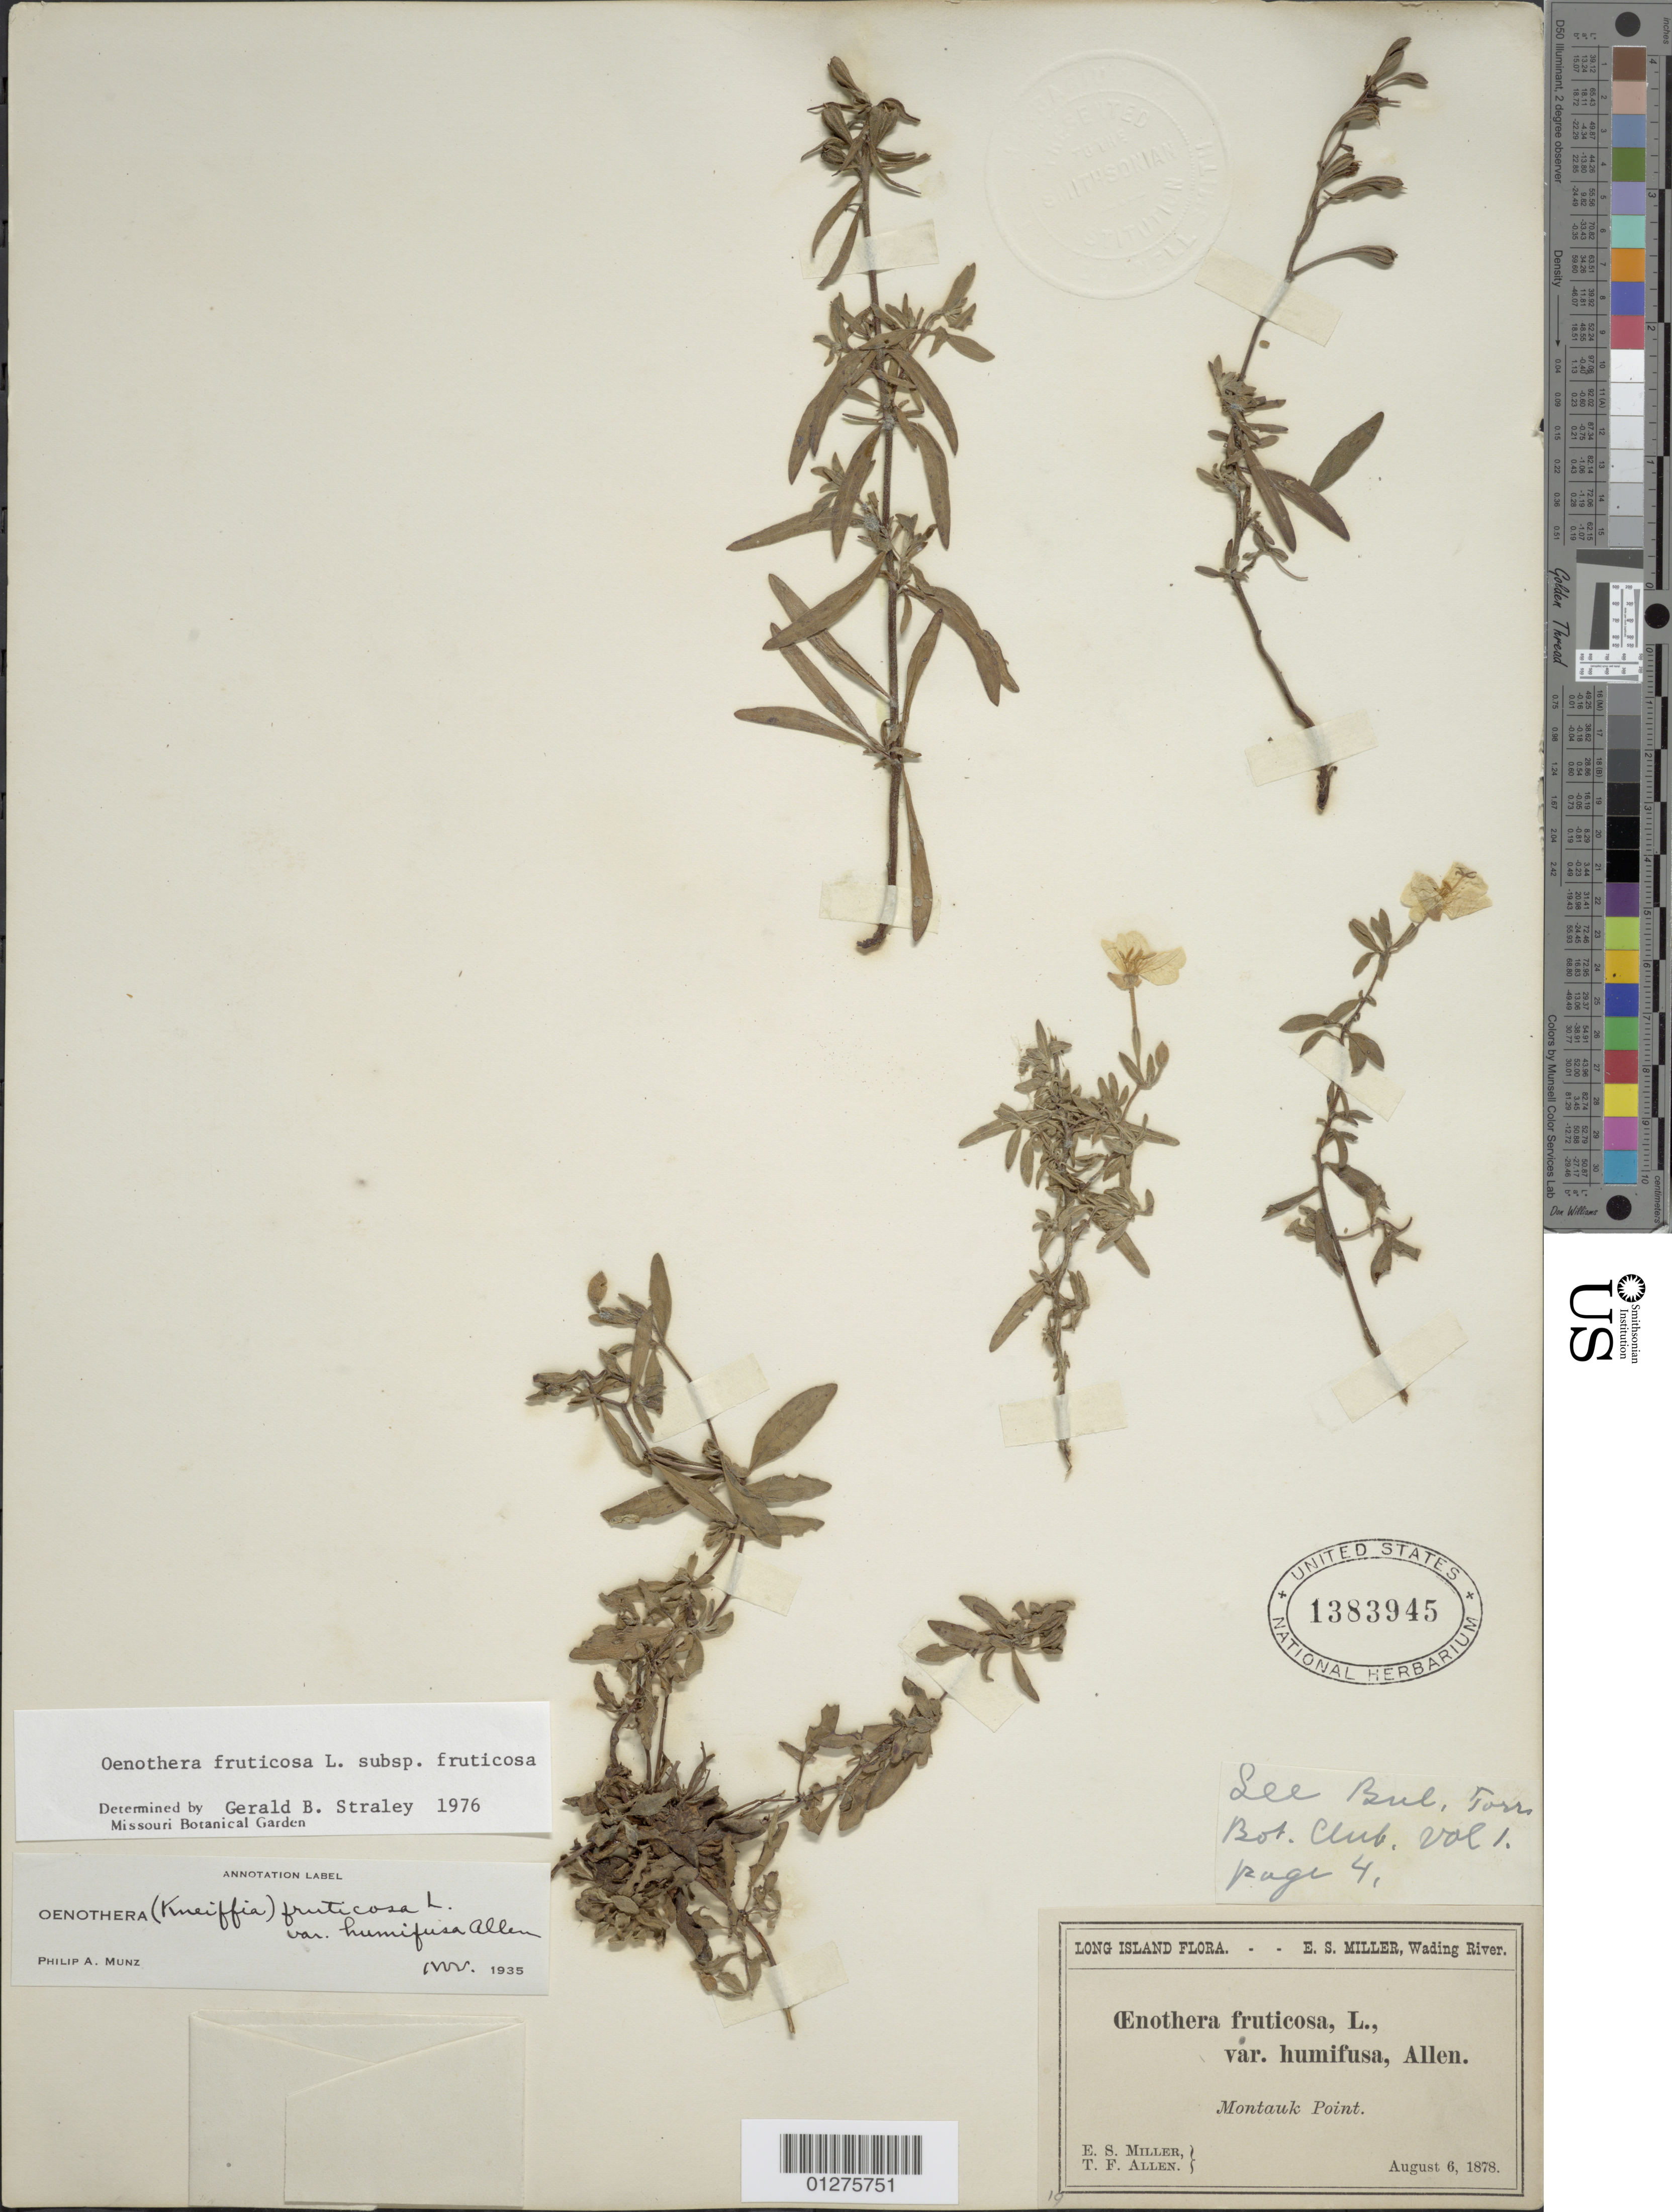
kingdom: Plantae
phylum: Tracheophyta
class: Magnoliopsida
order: Myrtales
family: Onagraceae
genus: Oenothera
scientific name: Oenothera fruticosa subsp. fruticosa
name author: L.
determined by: Straley, G. B.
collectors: E. S. Miller & T. Allen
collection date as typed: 06 Aug 1878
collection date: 1878-08-06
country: United States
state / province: New York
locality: Montauk Point.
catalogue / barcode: US 1383945